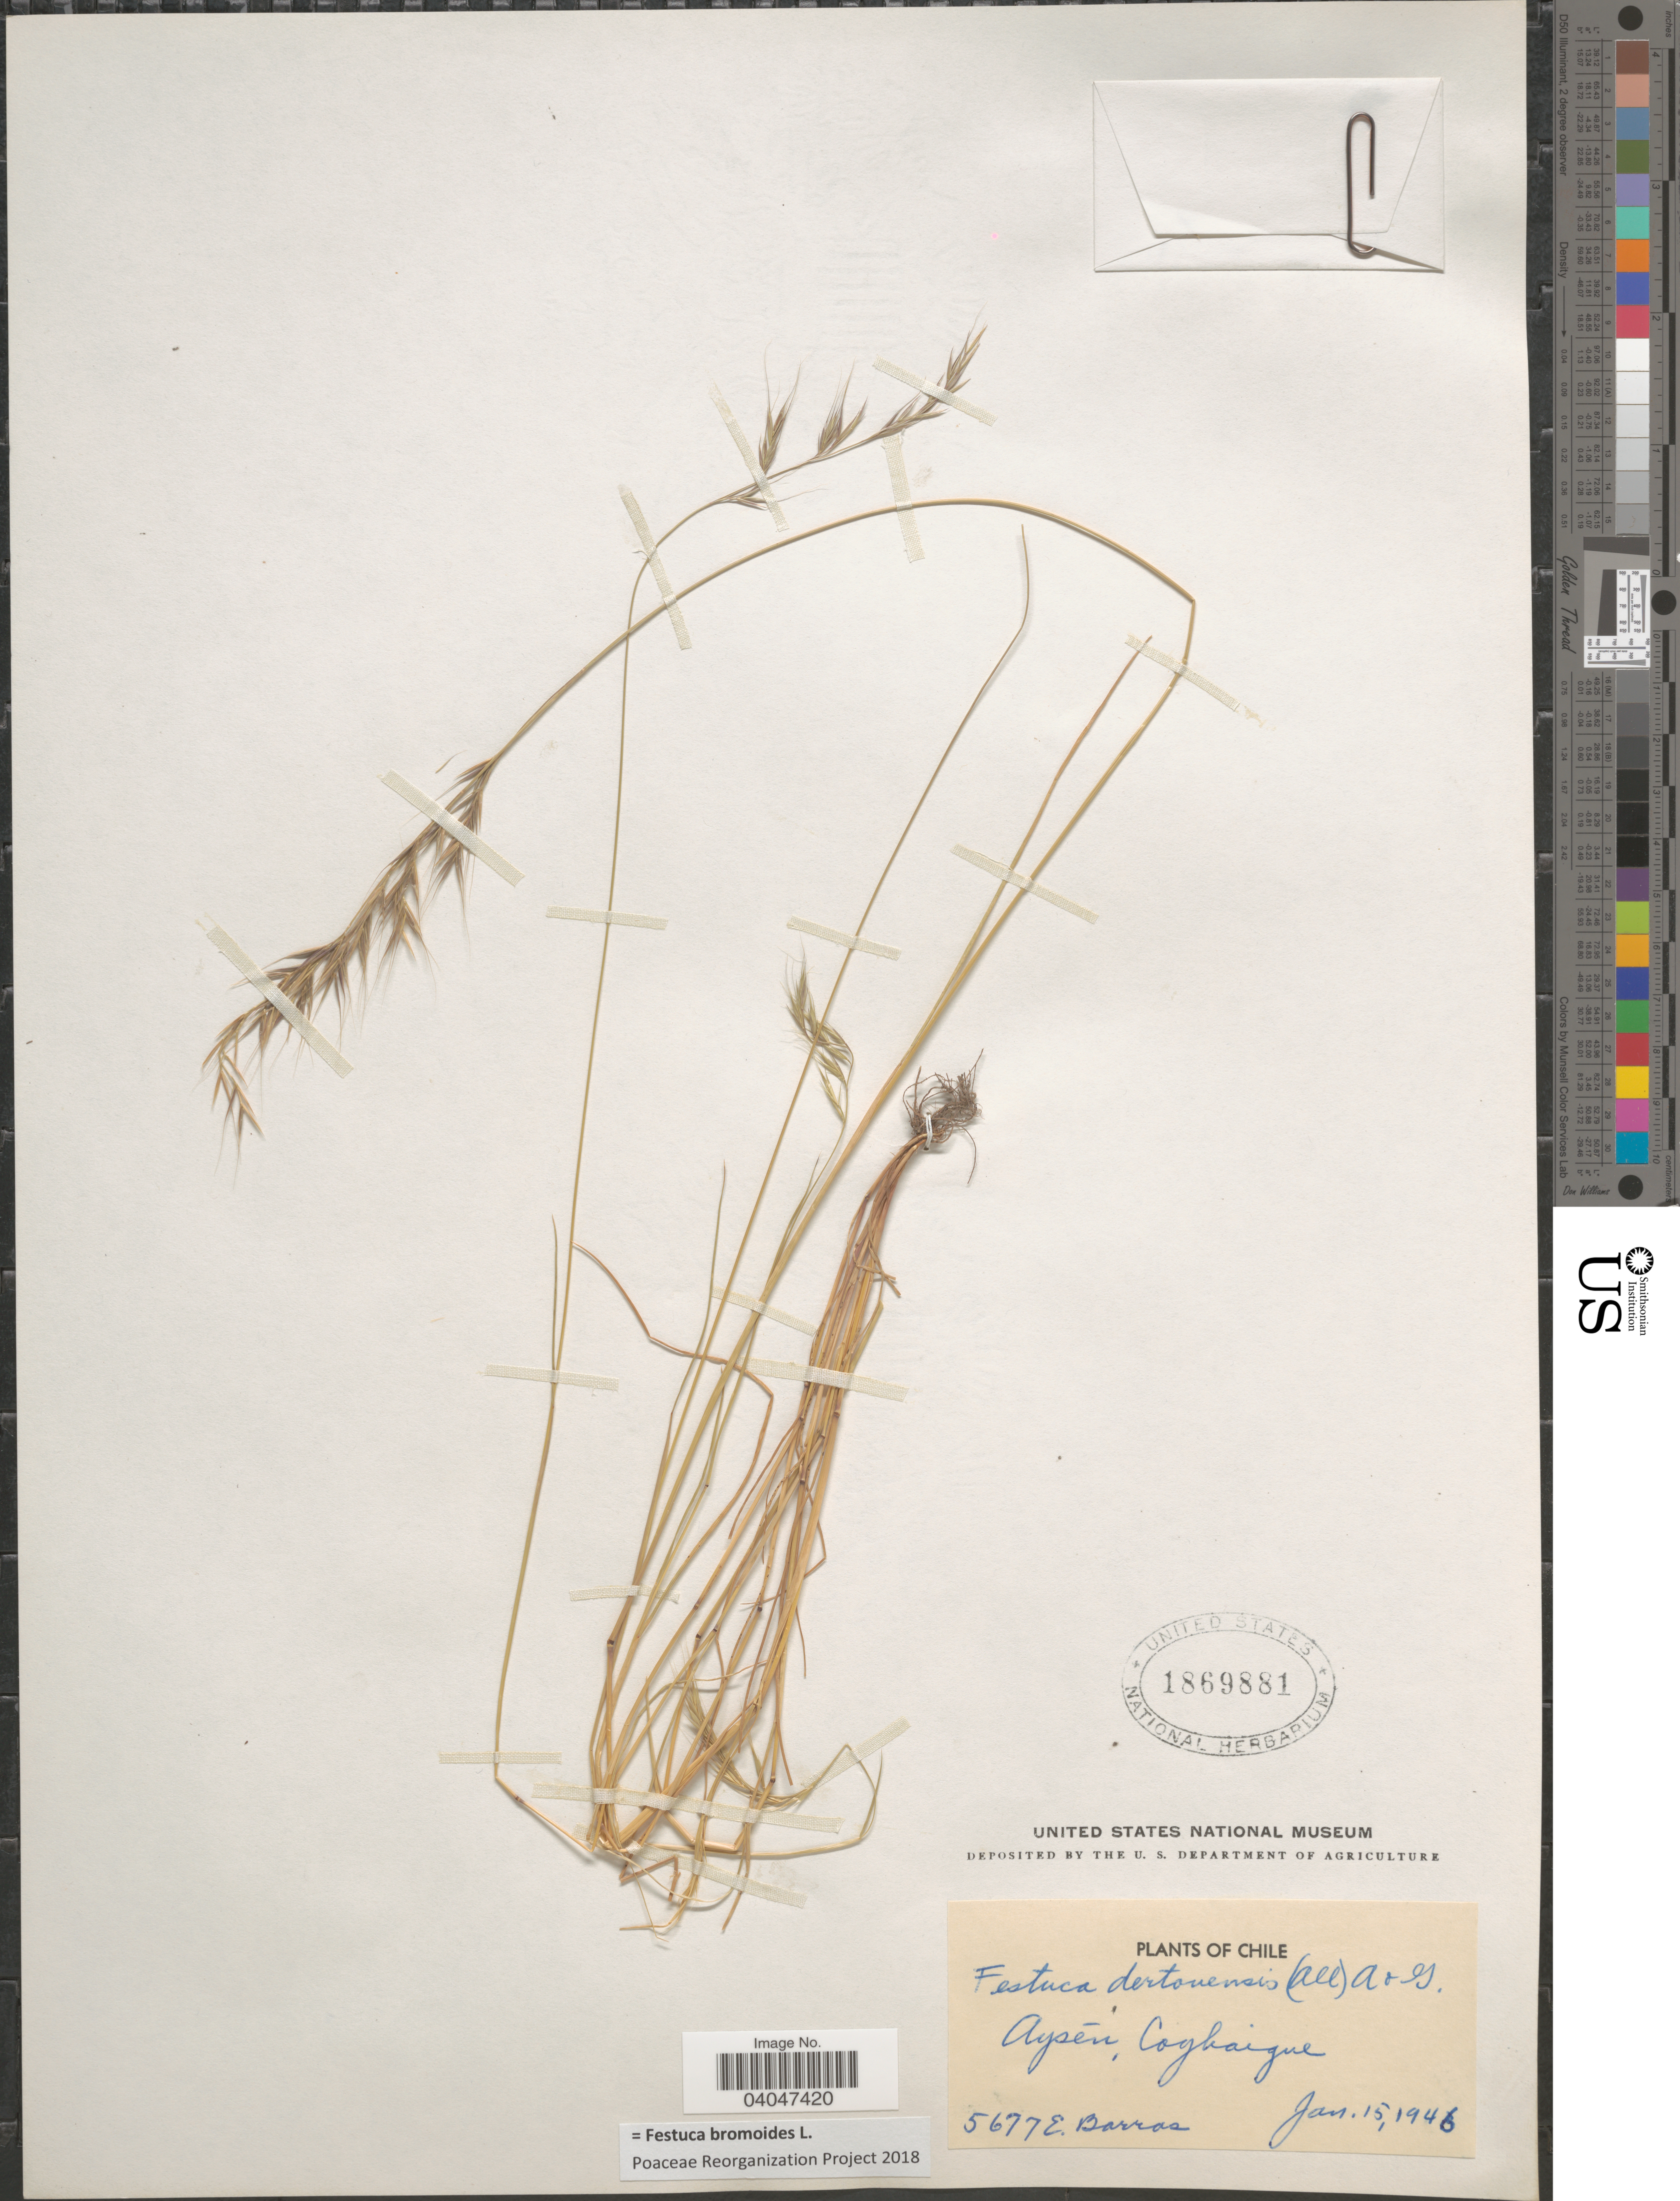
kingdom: Plantae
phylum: Tracheophyta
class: Liliopsida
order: Poales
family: Poaceae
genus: Festuca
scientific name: Festuca bromoides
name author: L.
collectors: E. Barros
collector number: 5677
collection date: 1946-01-15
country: Chile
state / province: Aisén (XI)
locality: Aysén, Coyhaique.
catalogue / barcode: US 1869881